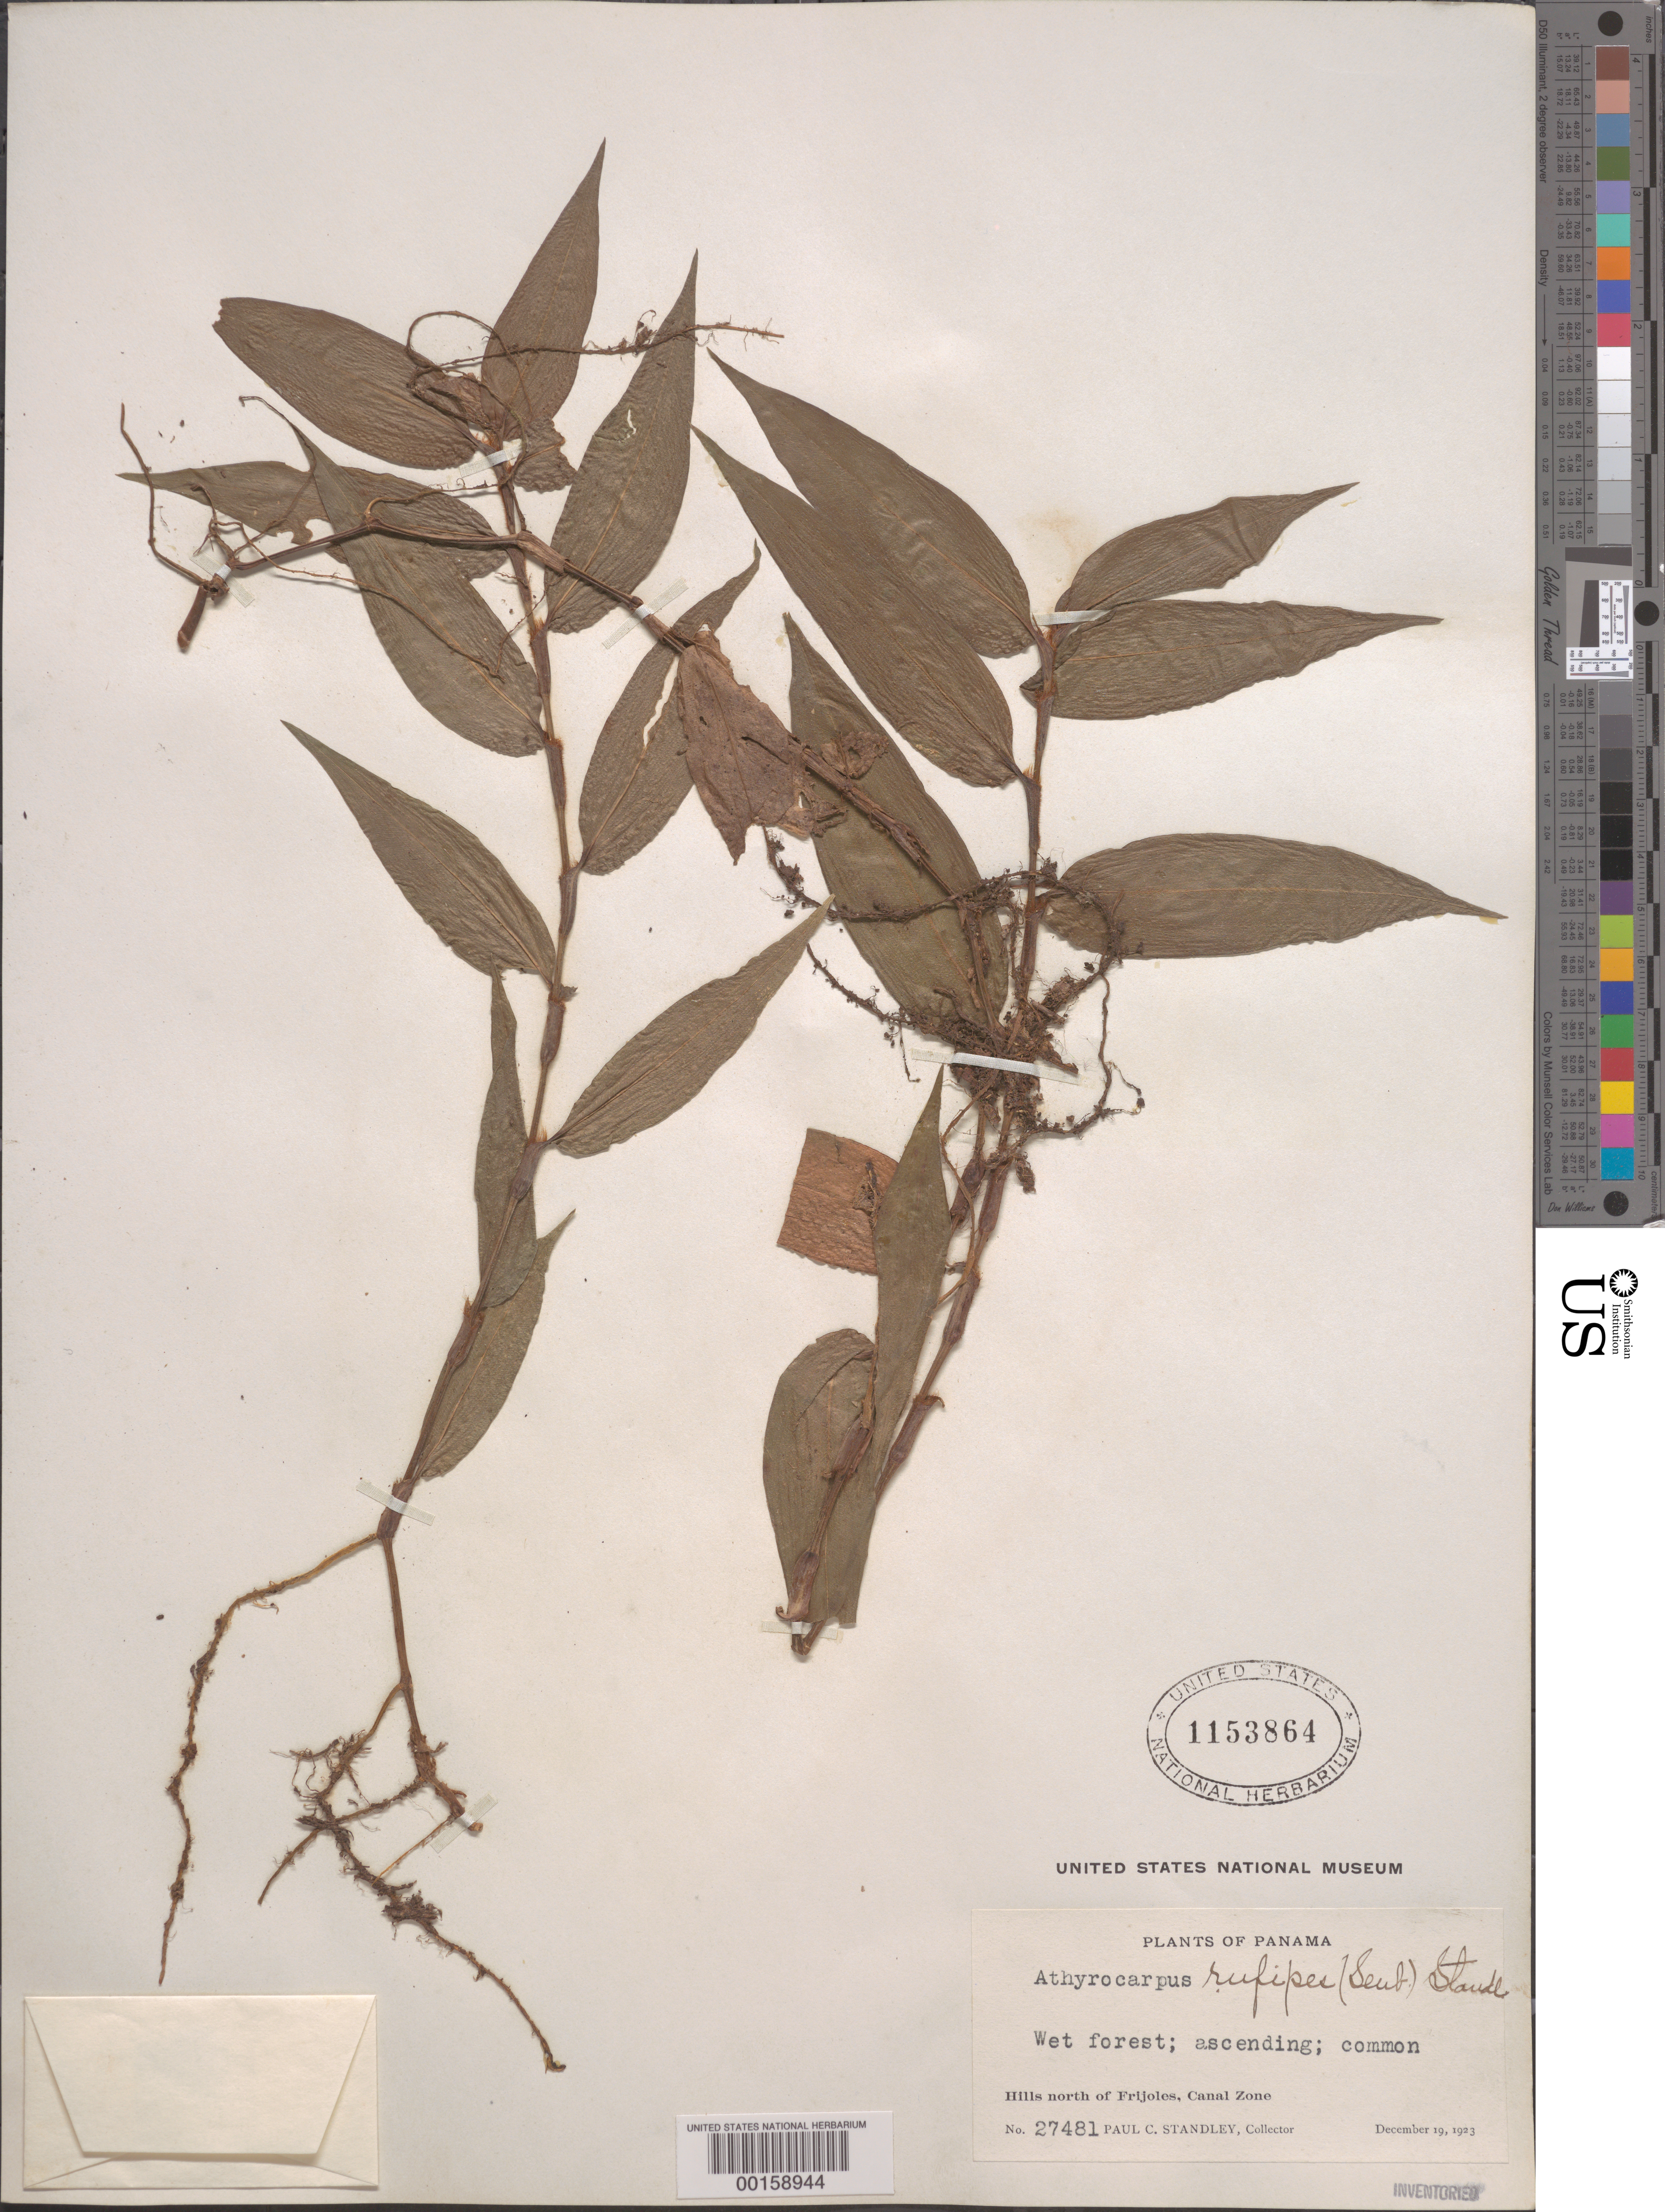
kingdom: Plantae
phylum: Tracheophyta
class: Liliopsida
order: Commelinales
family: Commelinaceae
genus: Commelina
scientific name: Commelina rufipes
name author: Seub.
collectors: P. C. Standley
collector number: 27481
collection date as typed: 19 Dec 1923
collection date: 1923-12-19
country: Panama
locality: Hills N of Frijoles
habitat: Wet forest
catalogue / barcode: US 1153864